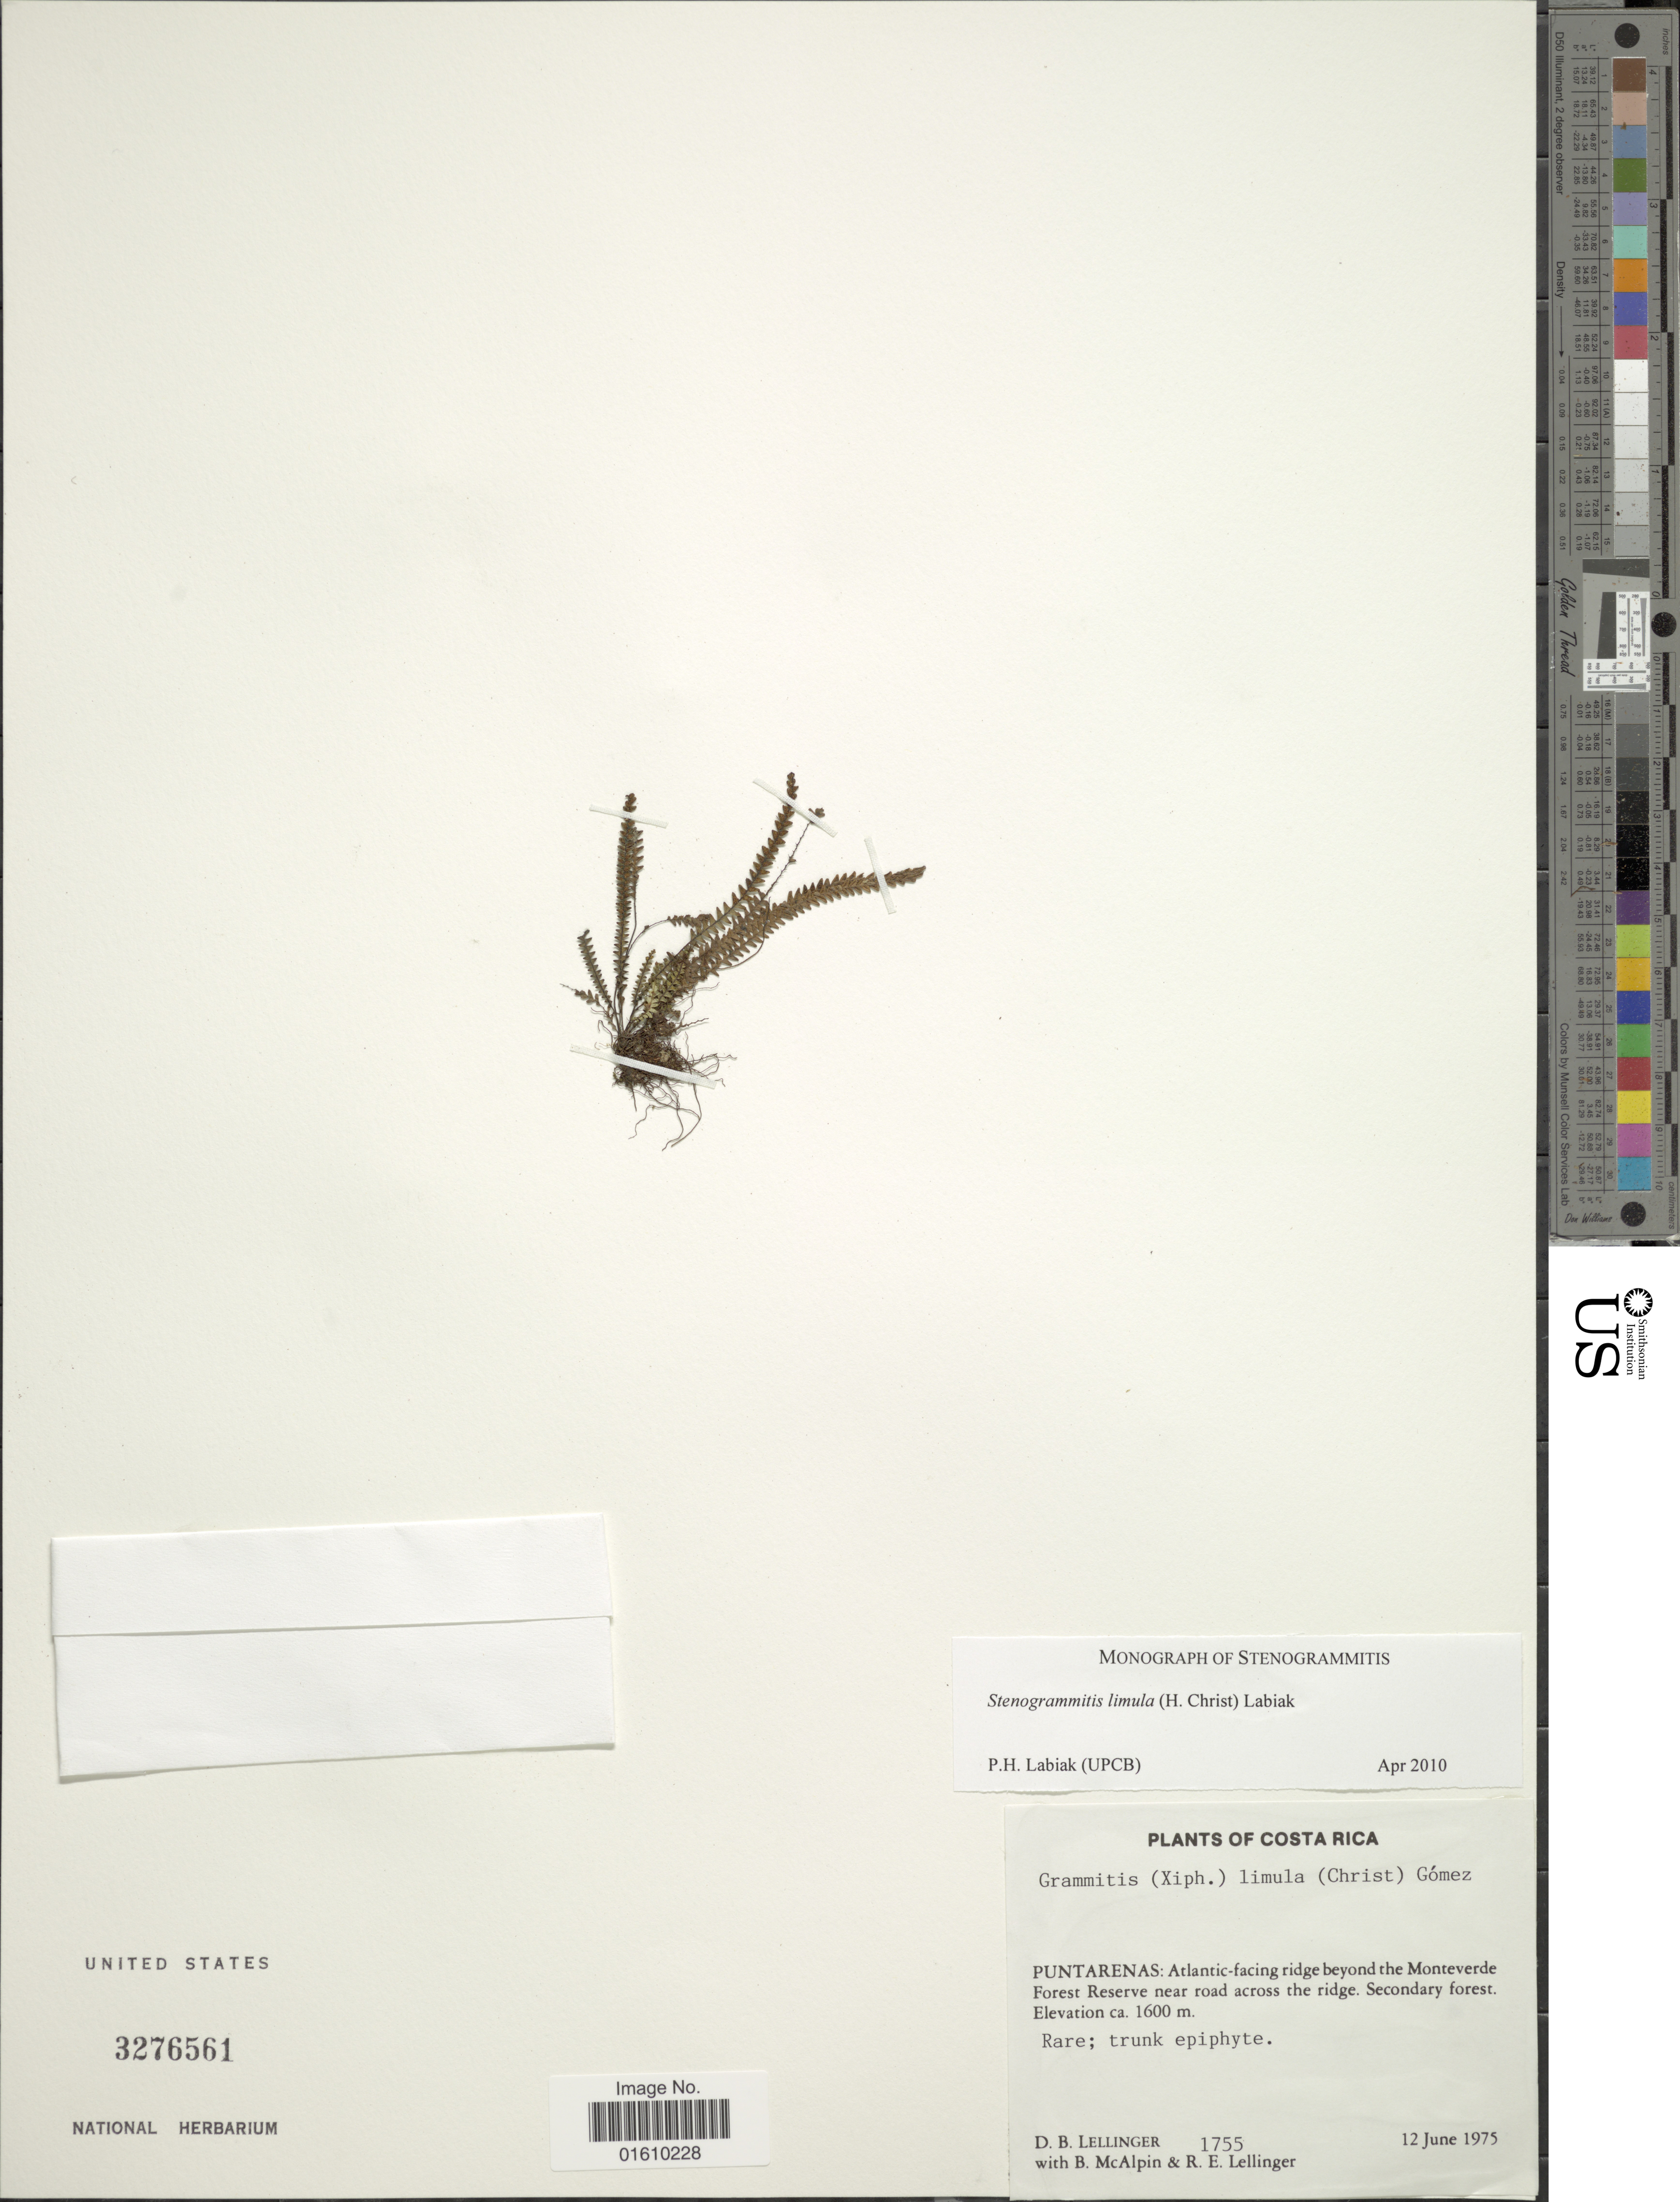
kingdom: Plantae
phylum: Tracheophyta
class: Polypodiopsida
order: Polypodiales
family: Polypodiaceae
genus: Stenogrammitis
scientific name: Stenogrammitis limula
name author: (Christ) Labiak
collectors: D. B. Lellinger, B. McAlpin & R. E. Lellinger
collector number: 1755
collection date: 1975-06-12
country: Costa Rica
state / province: Puntarenas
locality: Atlantic-facing ridge beyond the Monteverde Forest Reserve near road across the ridge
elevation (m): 1600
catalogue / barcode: US 3276561